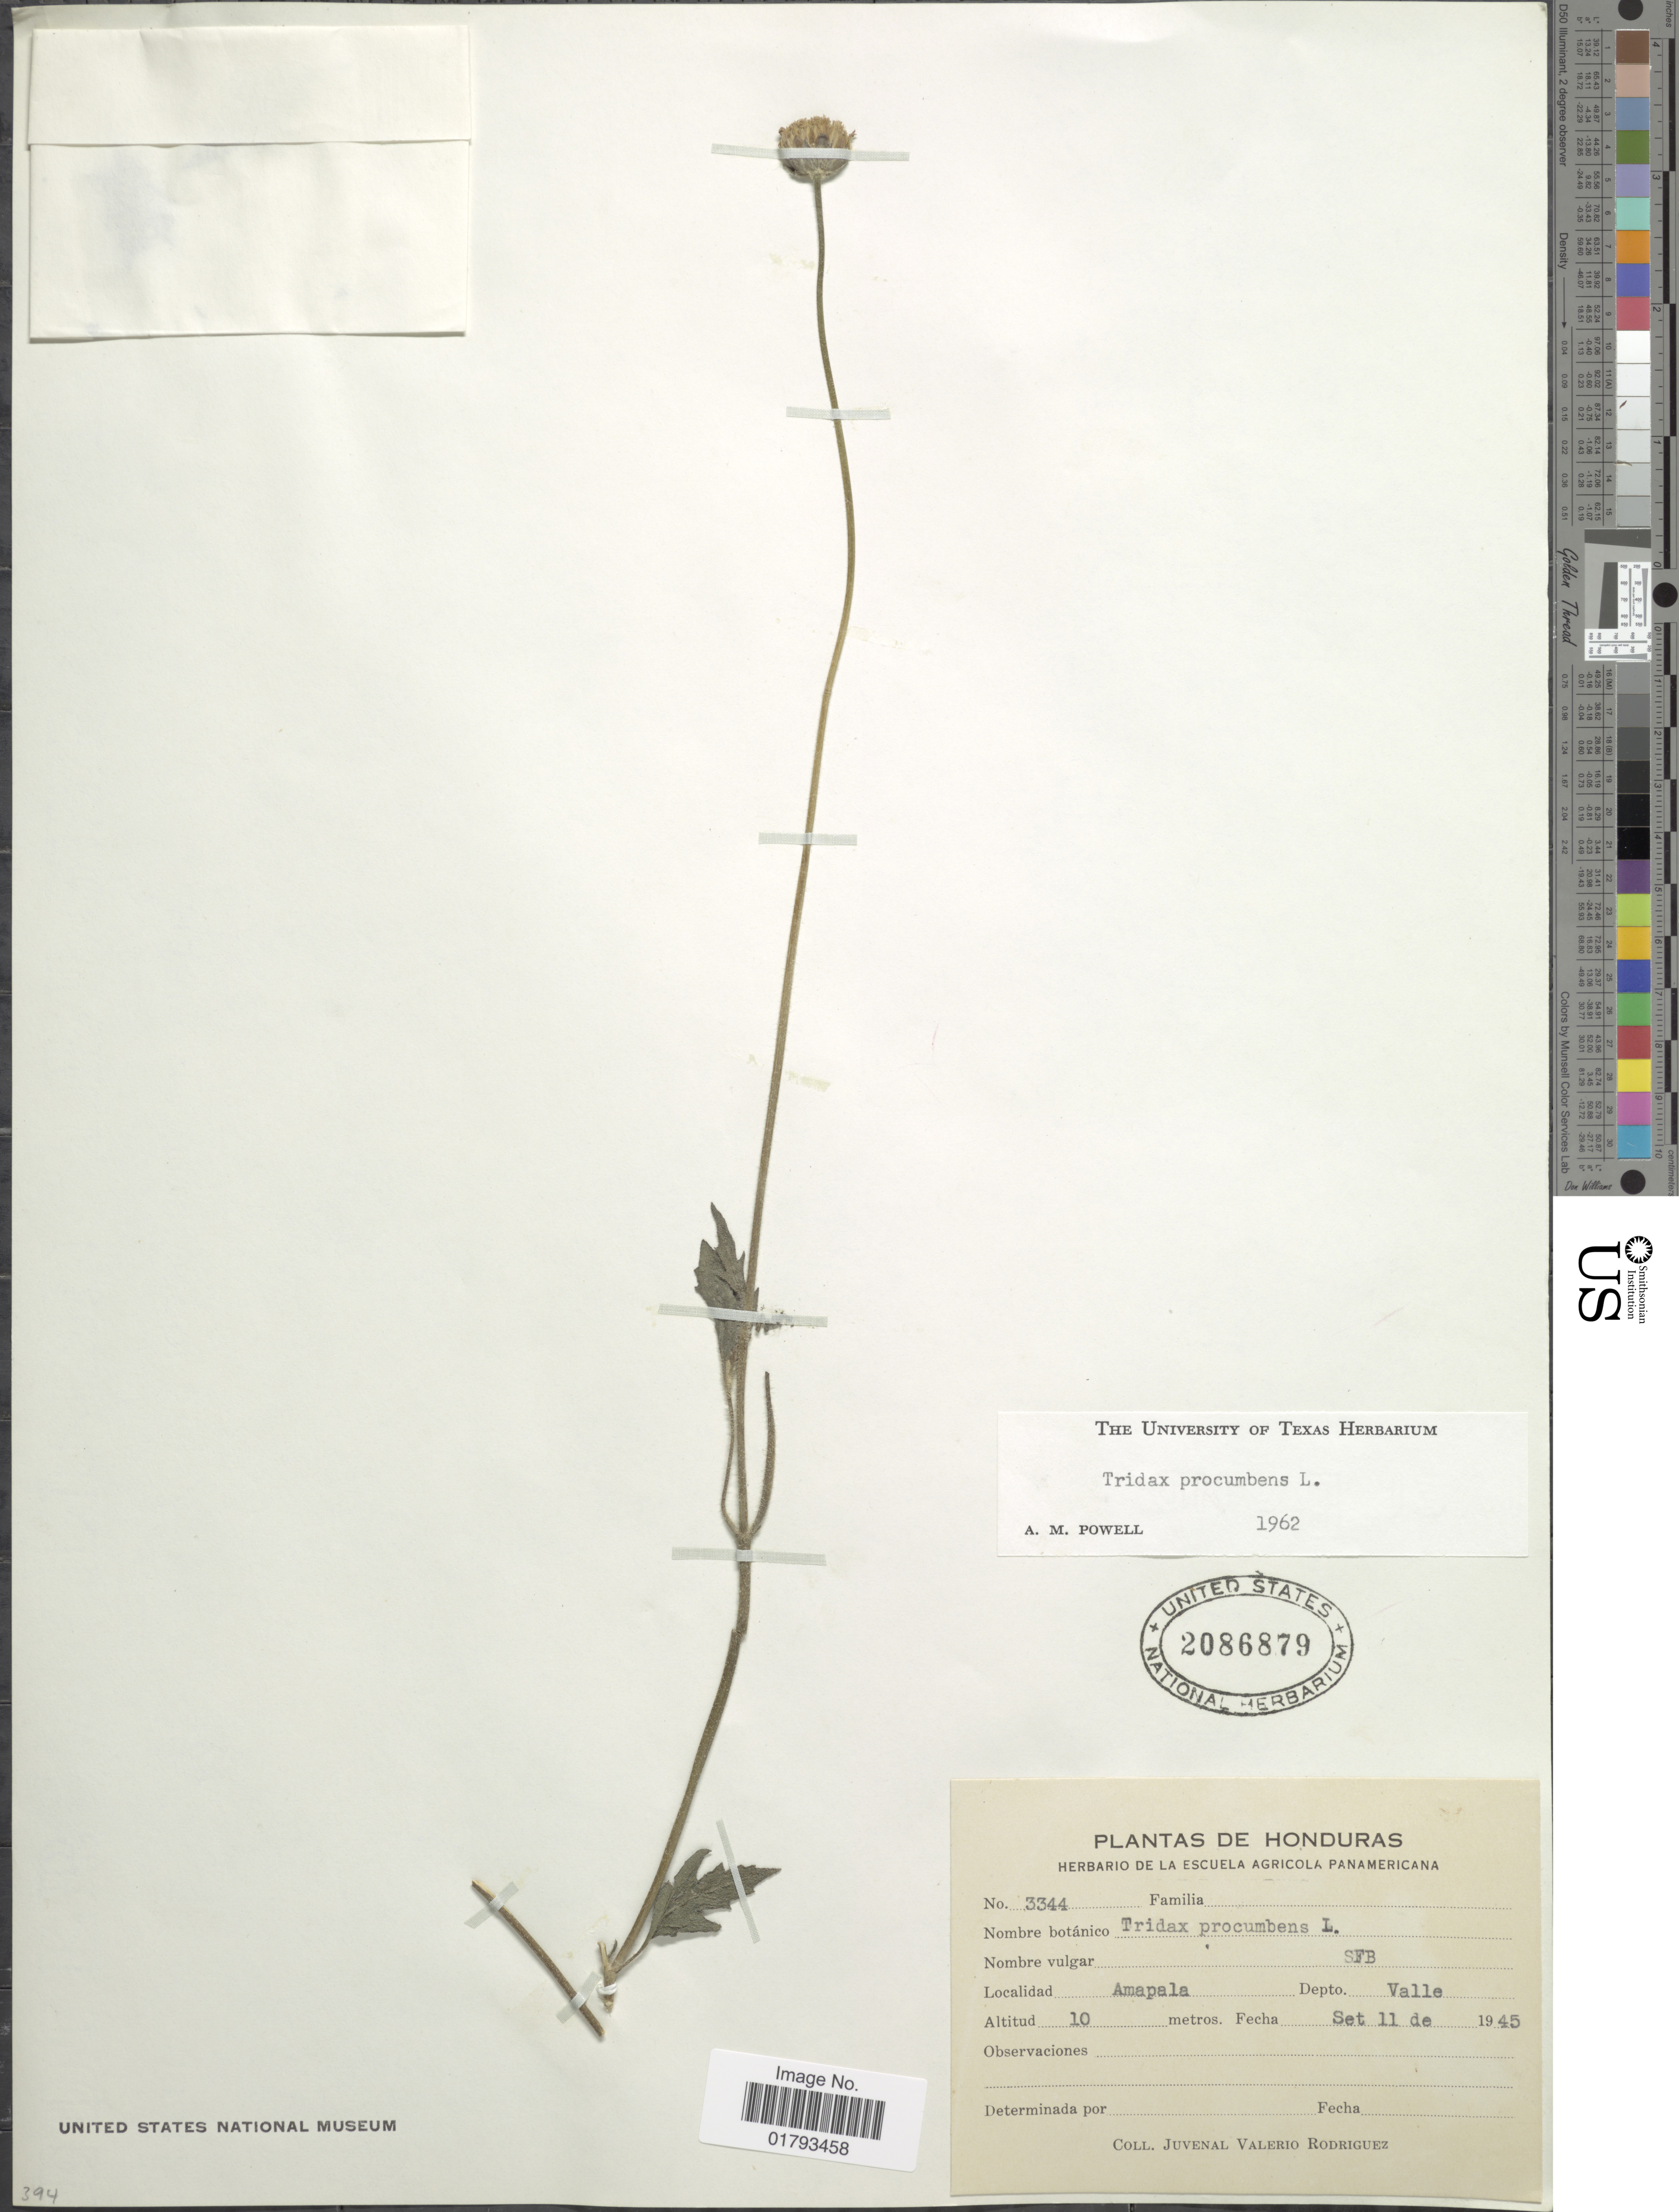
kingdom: Plantae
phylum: Tracheophyta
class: Magnoliopsida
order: Asterales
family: Asteraceae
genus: Tridax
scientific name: Tridax procumbens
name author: L.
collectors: J. Valerio R.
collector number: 3344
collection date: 1945-09-11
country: Colombia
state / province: Valle del Cauca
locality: Amapala, Depto. Valle.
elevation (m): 10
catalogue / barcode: US 2086879